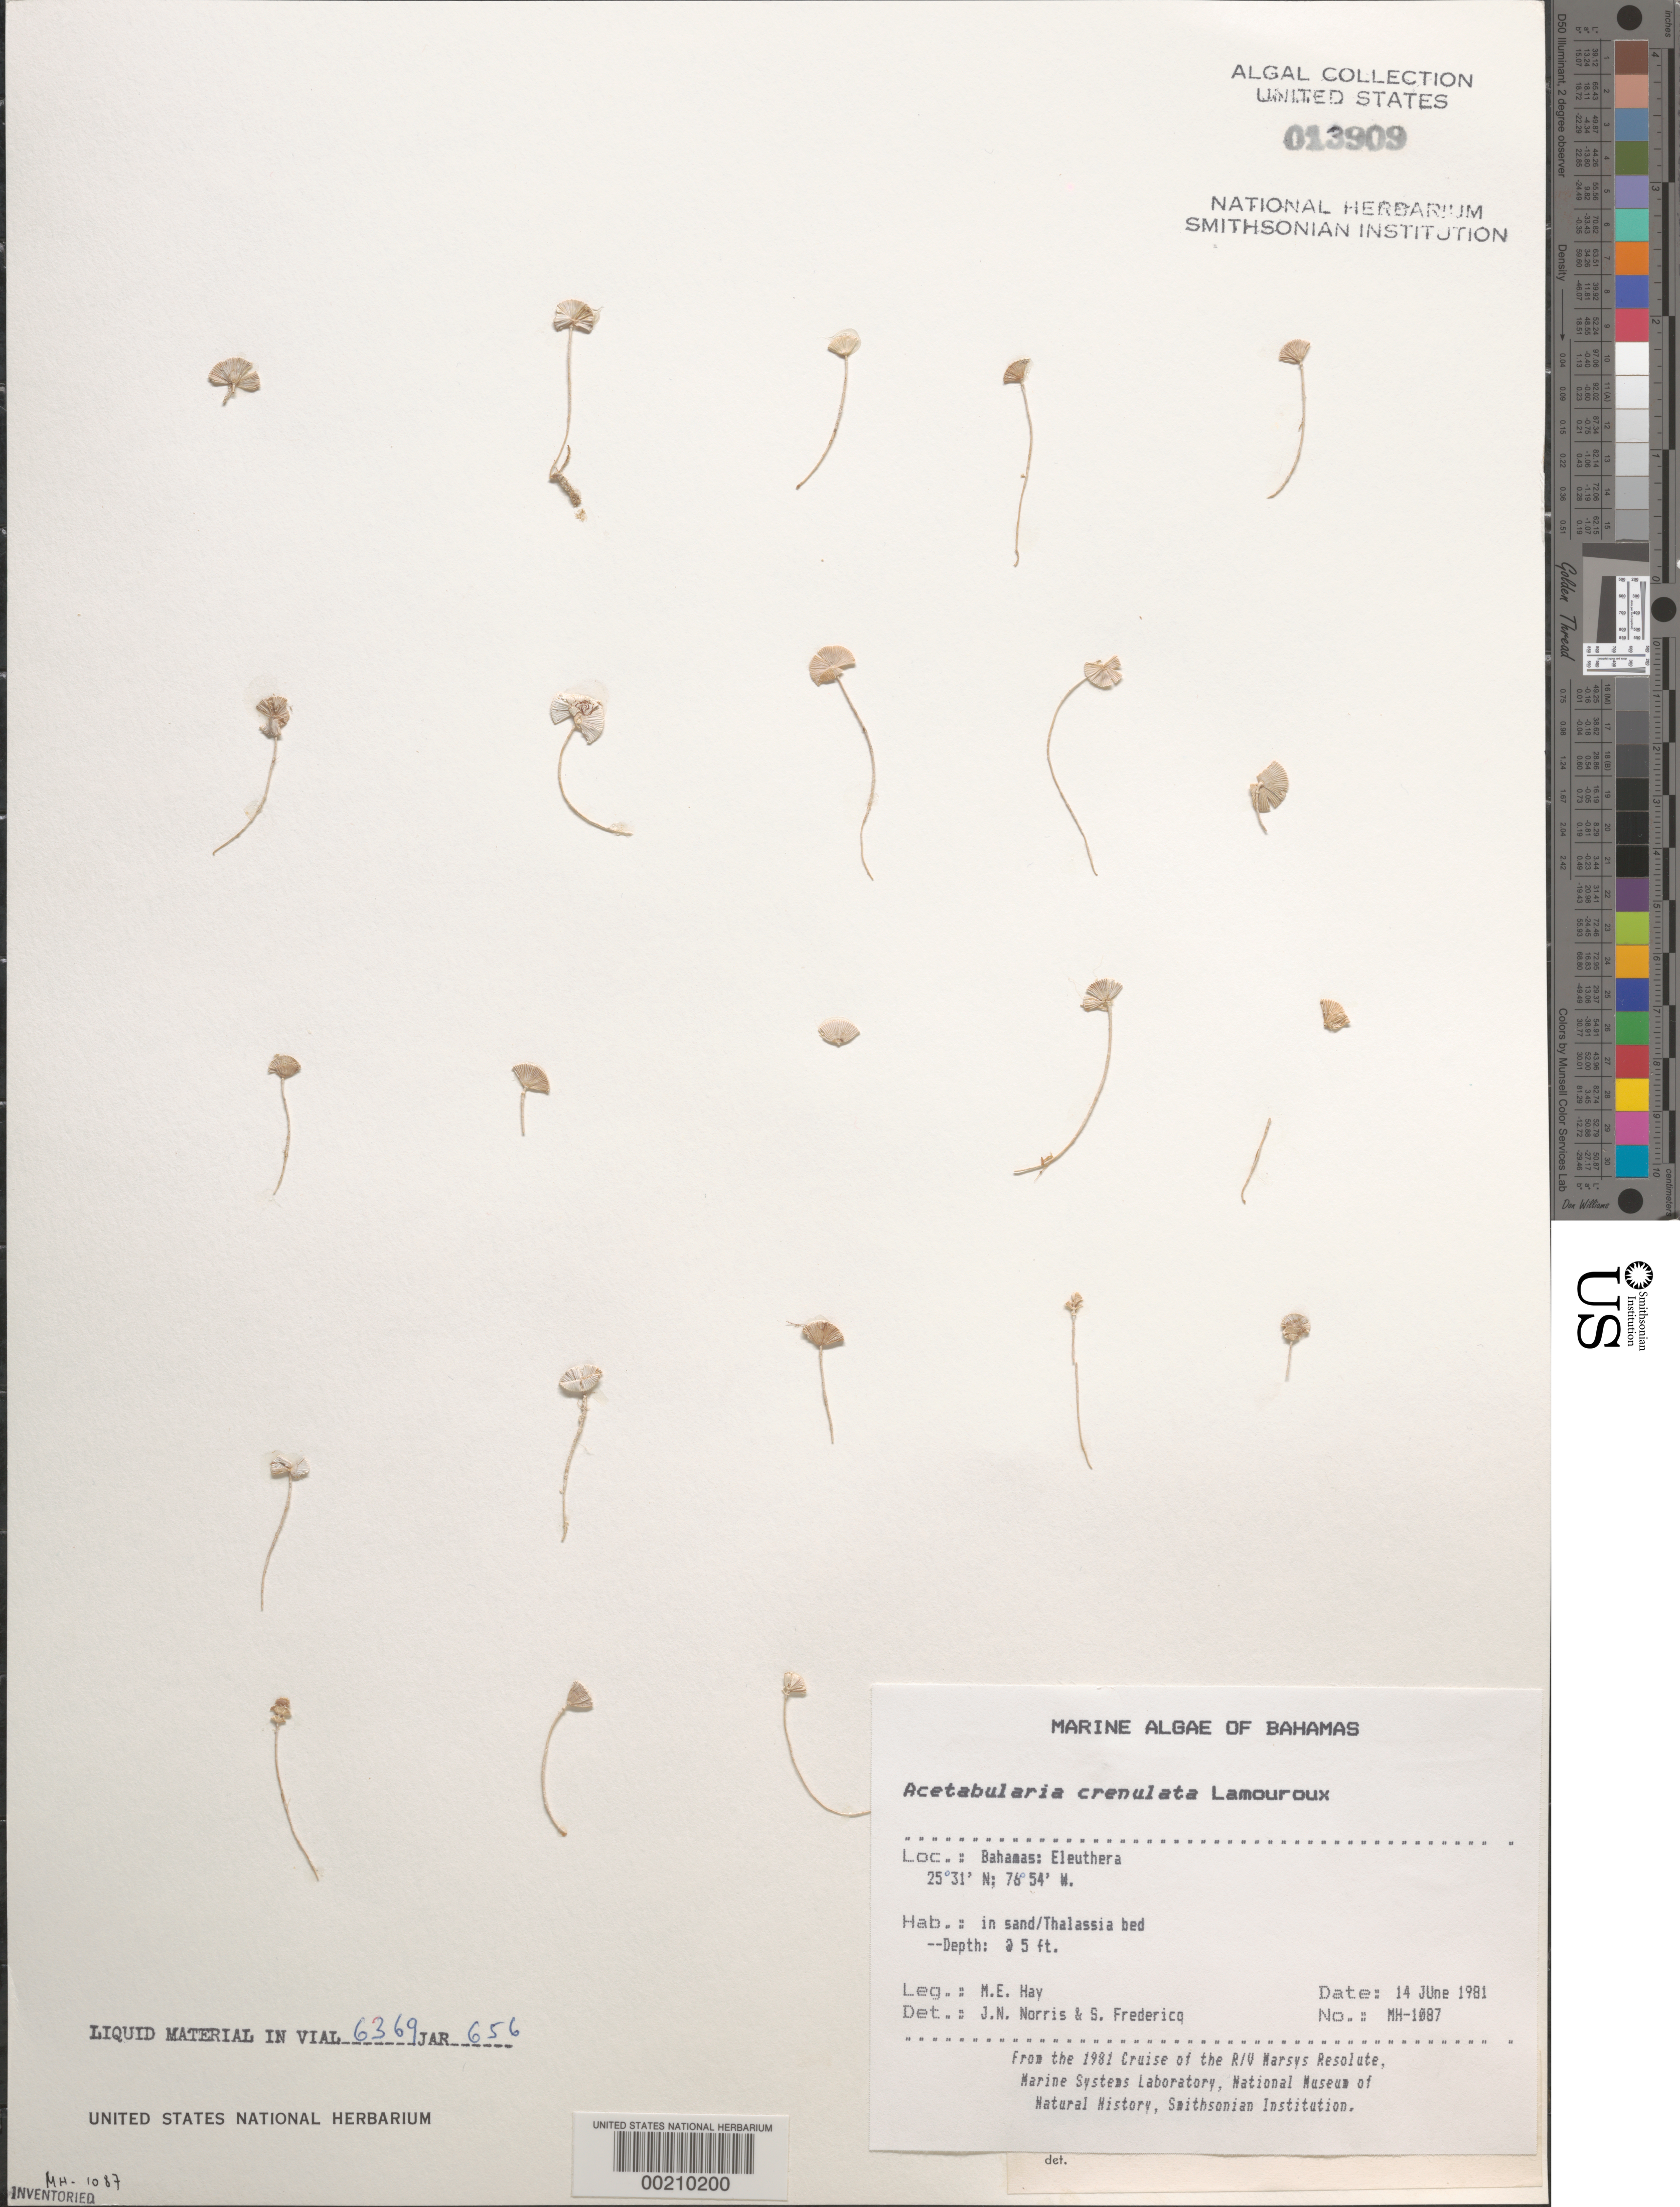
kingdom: Plantae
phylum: Chlorophyta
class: Ulvophyceae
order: Dasycladales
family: Polyphysaceae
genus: Acetabularia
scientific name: Acetabularia acetabulum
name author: J.V.Lamouroux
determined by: Norris, J. N.; Fredericq, S.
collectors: M. E. Hay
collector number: MEH-1087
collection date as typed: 14 Jun 1981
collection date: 1981-06-14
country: Bahamas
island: Eleuthera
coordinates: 23 31 N, 78 54 W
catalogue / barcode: US 13909